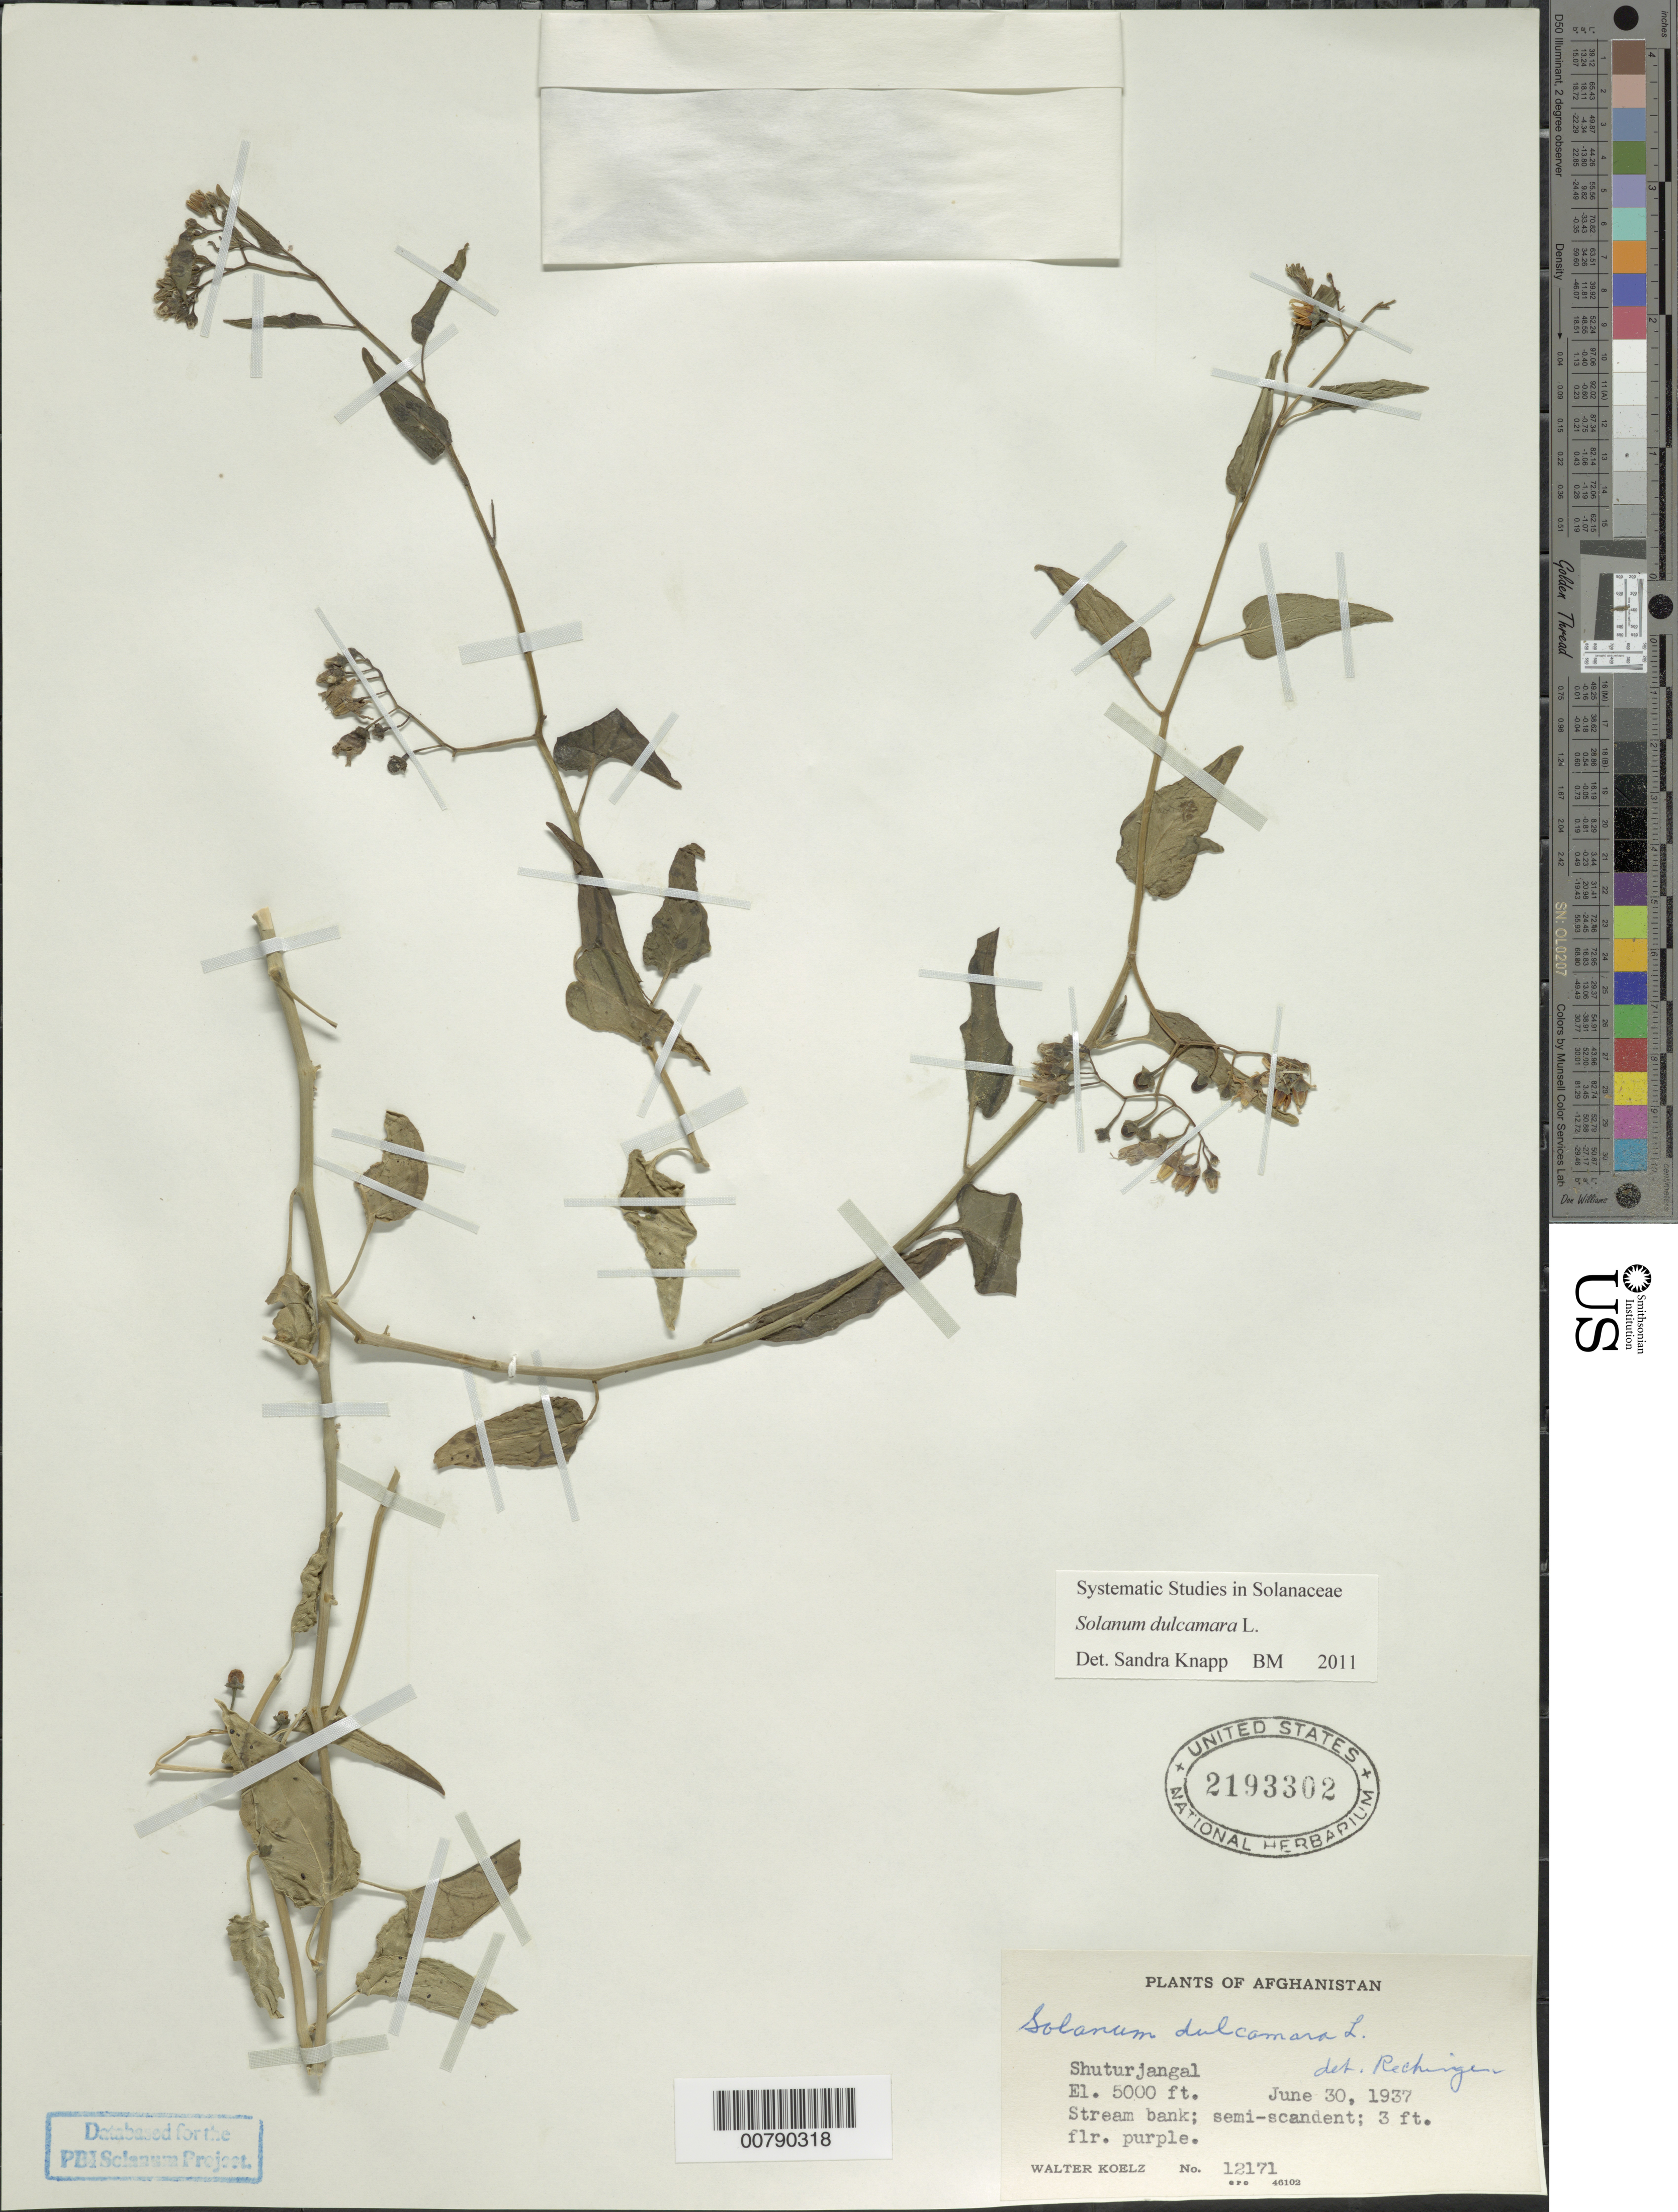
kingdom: Plantae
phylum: Tracheophyta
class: Magnoliopsida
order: Solanales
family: Solanaceae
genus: Solanum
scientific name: Solanum dulcamara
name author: L.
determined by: Knapp, S. D.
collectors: W. N. Koelz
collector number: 12171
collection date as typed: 30 Jun 1937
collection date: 1937-06-30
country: Afghanistan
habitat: stream bank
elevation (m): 1524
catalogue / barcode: US 2193302